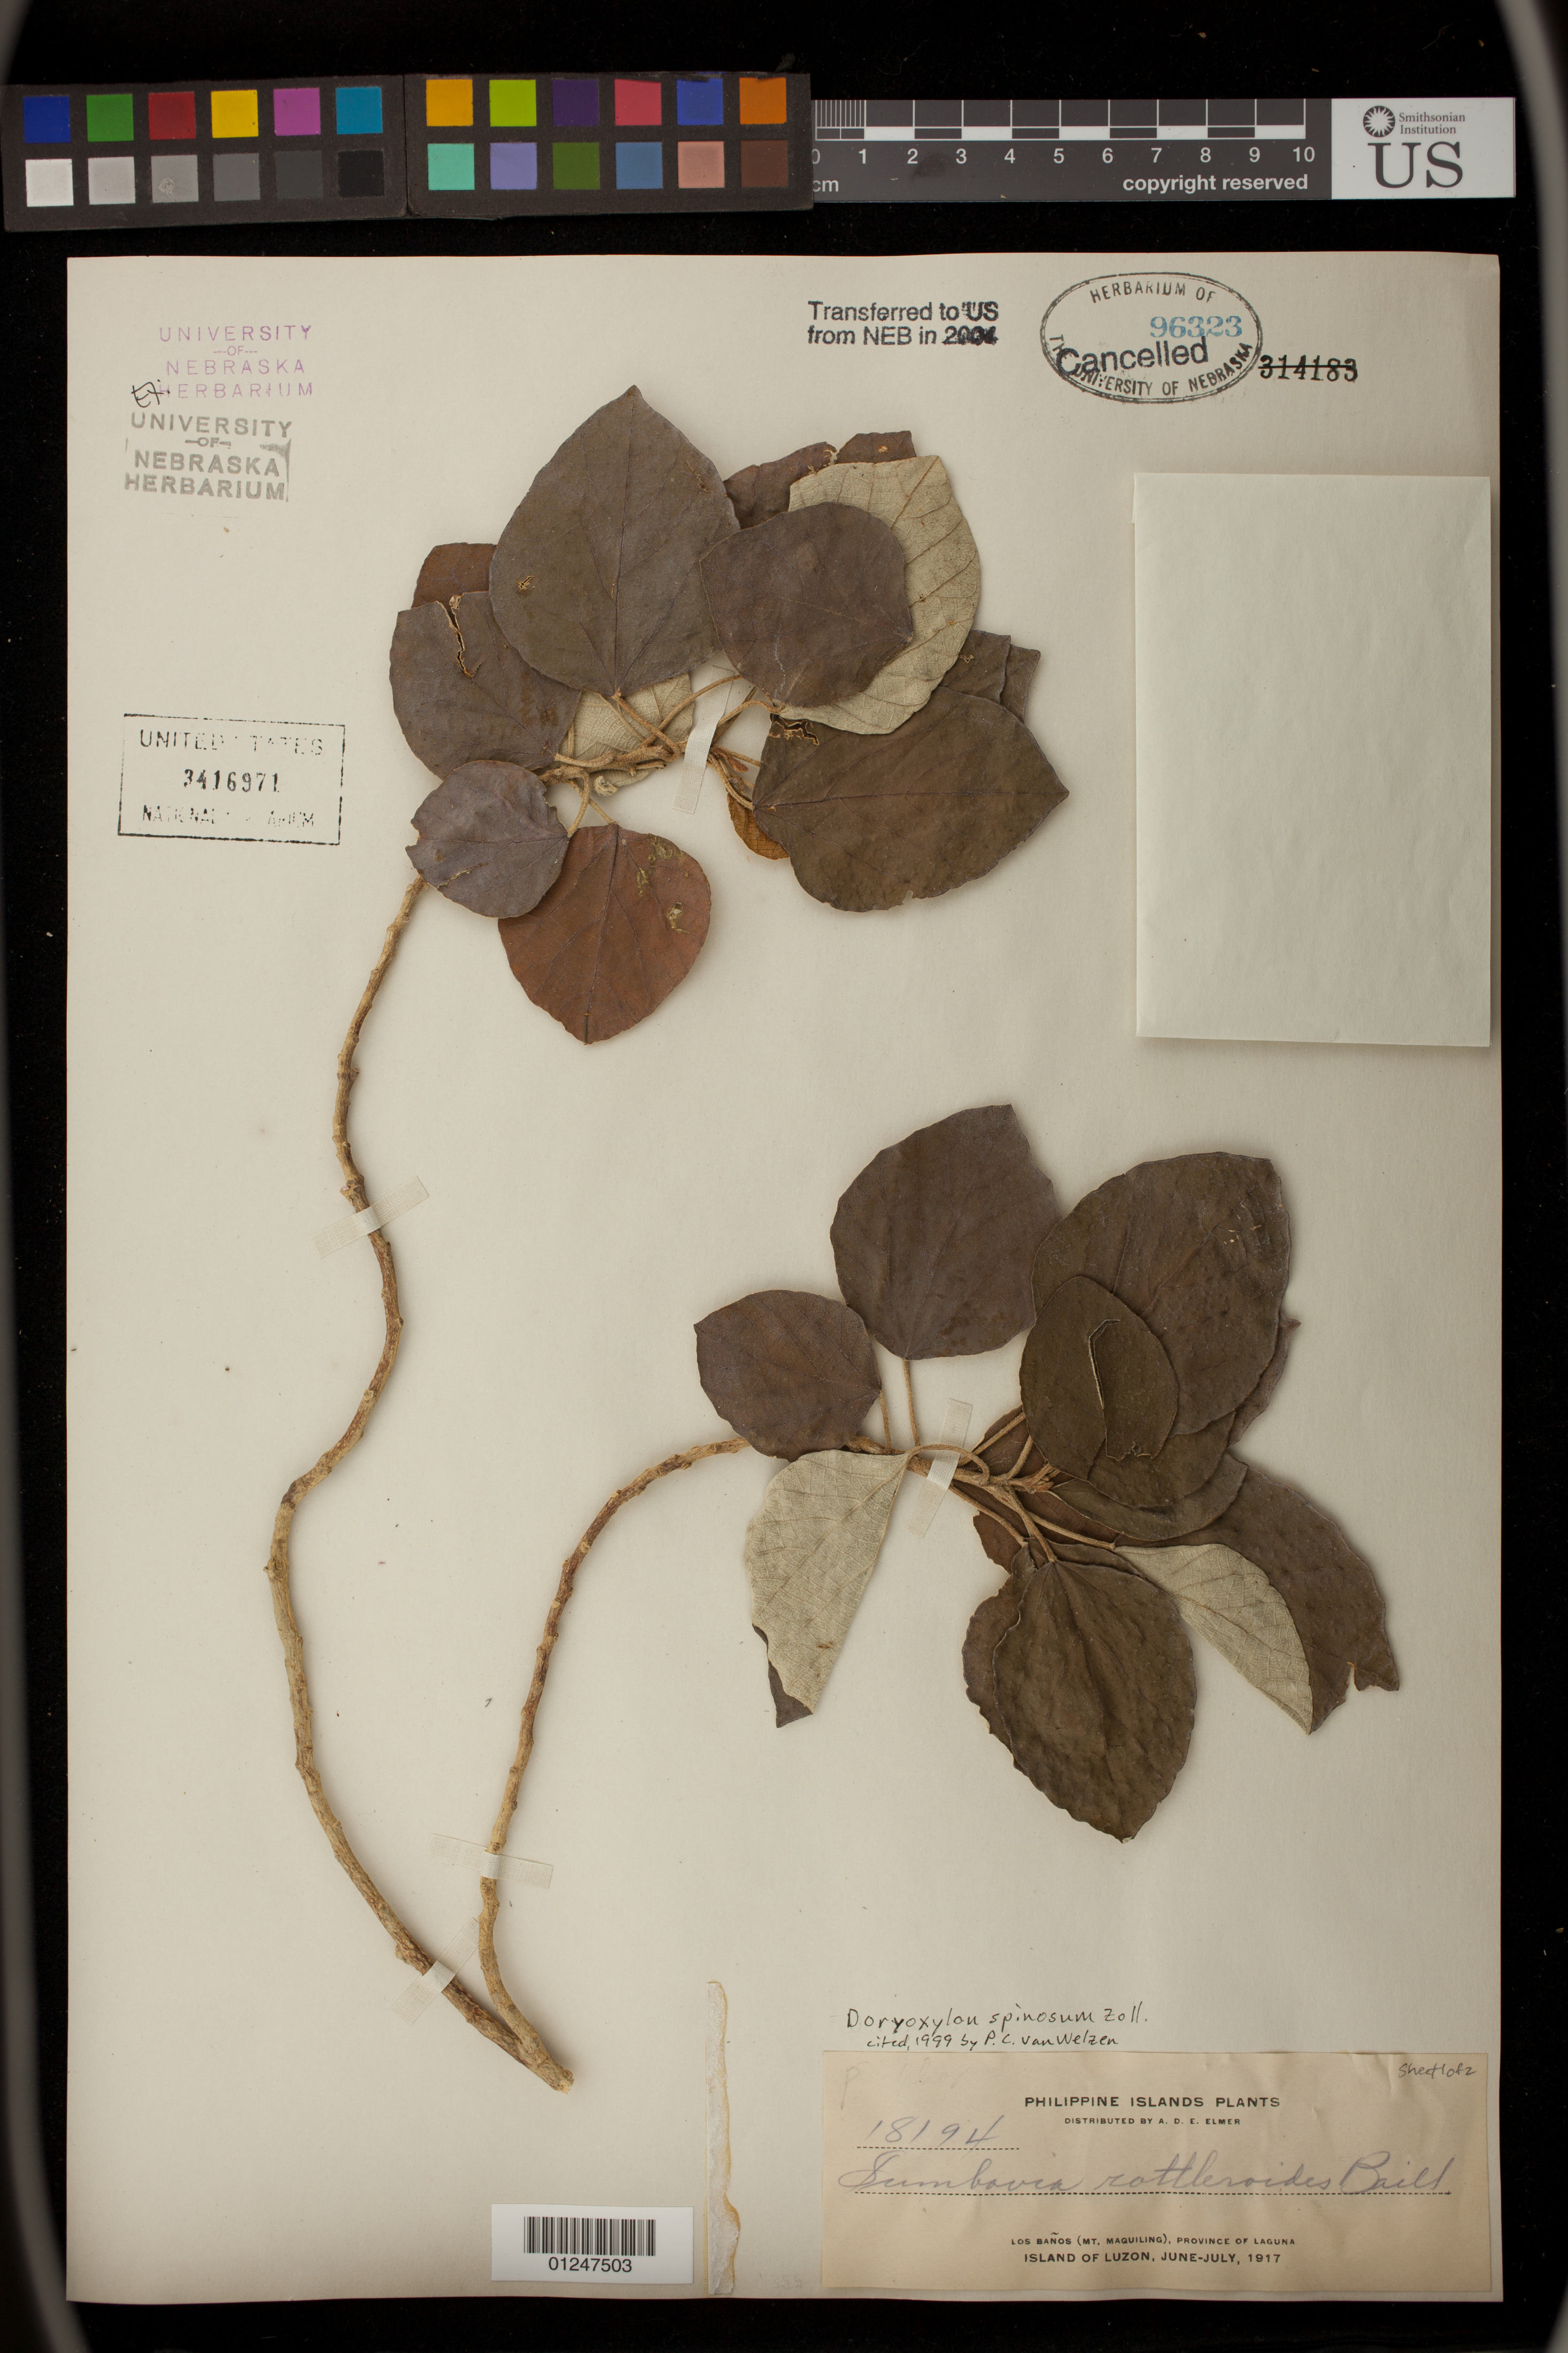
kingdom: Plantae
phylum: Tracheophyta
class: Magnoliopsida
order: Malpighiales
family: Euphorbiaceae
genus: Doryxylon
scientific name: Doryxylon spinosum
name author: Zoll.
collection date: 1917-06-01/1917-07-01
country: Philippines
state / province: Calabarzon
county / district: Laguna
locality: Los Banos (Mt. Maquiking)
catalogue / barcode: US 3416971